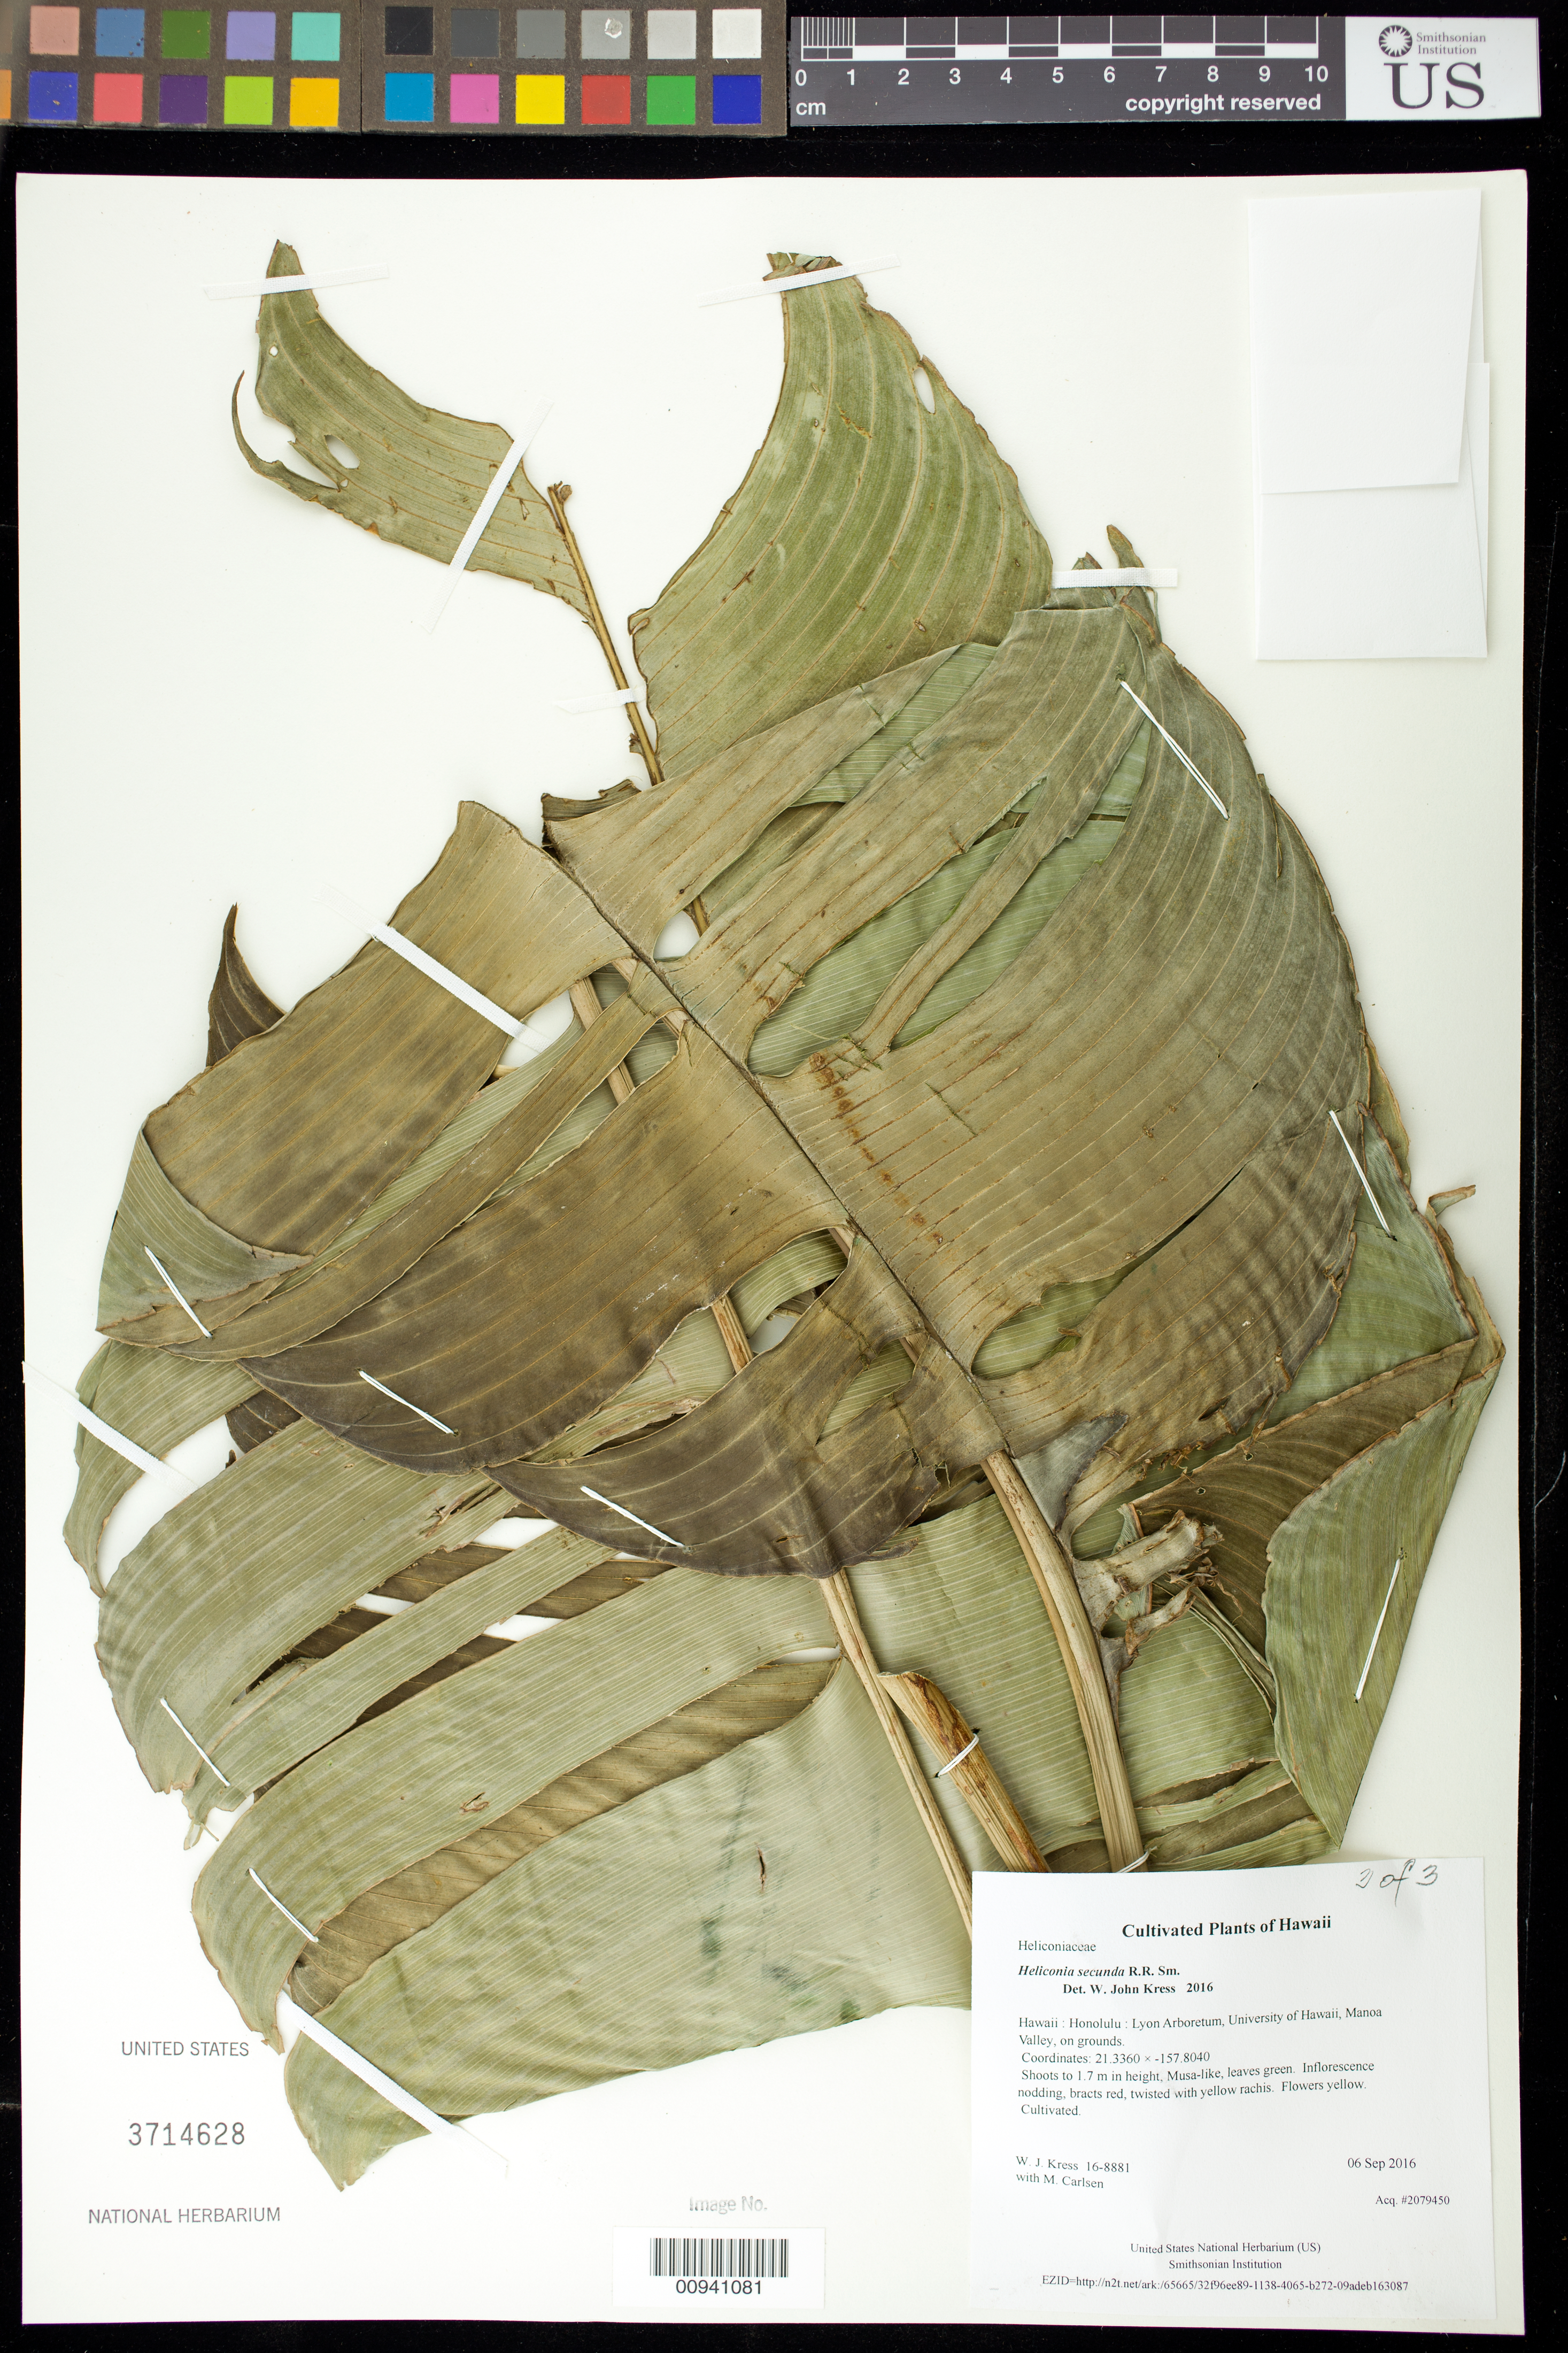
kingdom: Plantae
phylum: Tracheophyta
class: Liliopsida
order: Zingiberales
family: Heliconiaceae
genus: Heliconia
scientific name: Heliconia secunda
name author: R.R. Sm.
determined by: Kress, W. J., (US), Smithsonian Institution - National Museum of Natural History (UNITED STATES)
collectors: W. J. Kress & M. M. Carlsen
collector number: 16-8881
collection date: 2016-09-06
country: United States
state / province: Hawaii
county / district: Honolulu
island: Oahu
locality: Lyon Arboretum, University of Hawaii, Manoa Valley, on grounds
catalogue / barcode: US 3714628